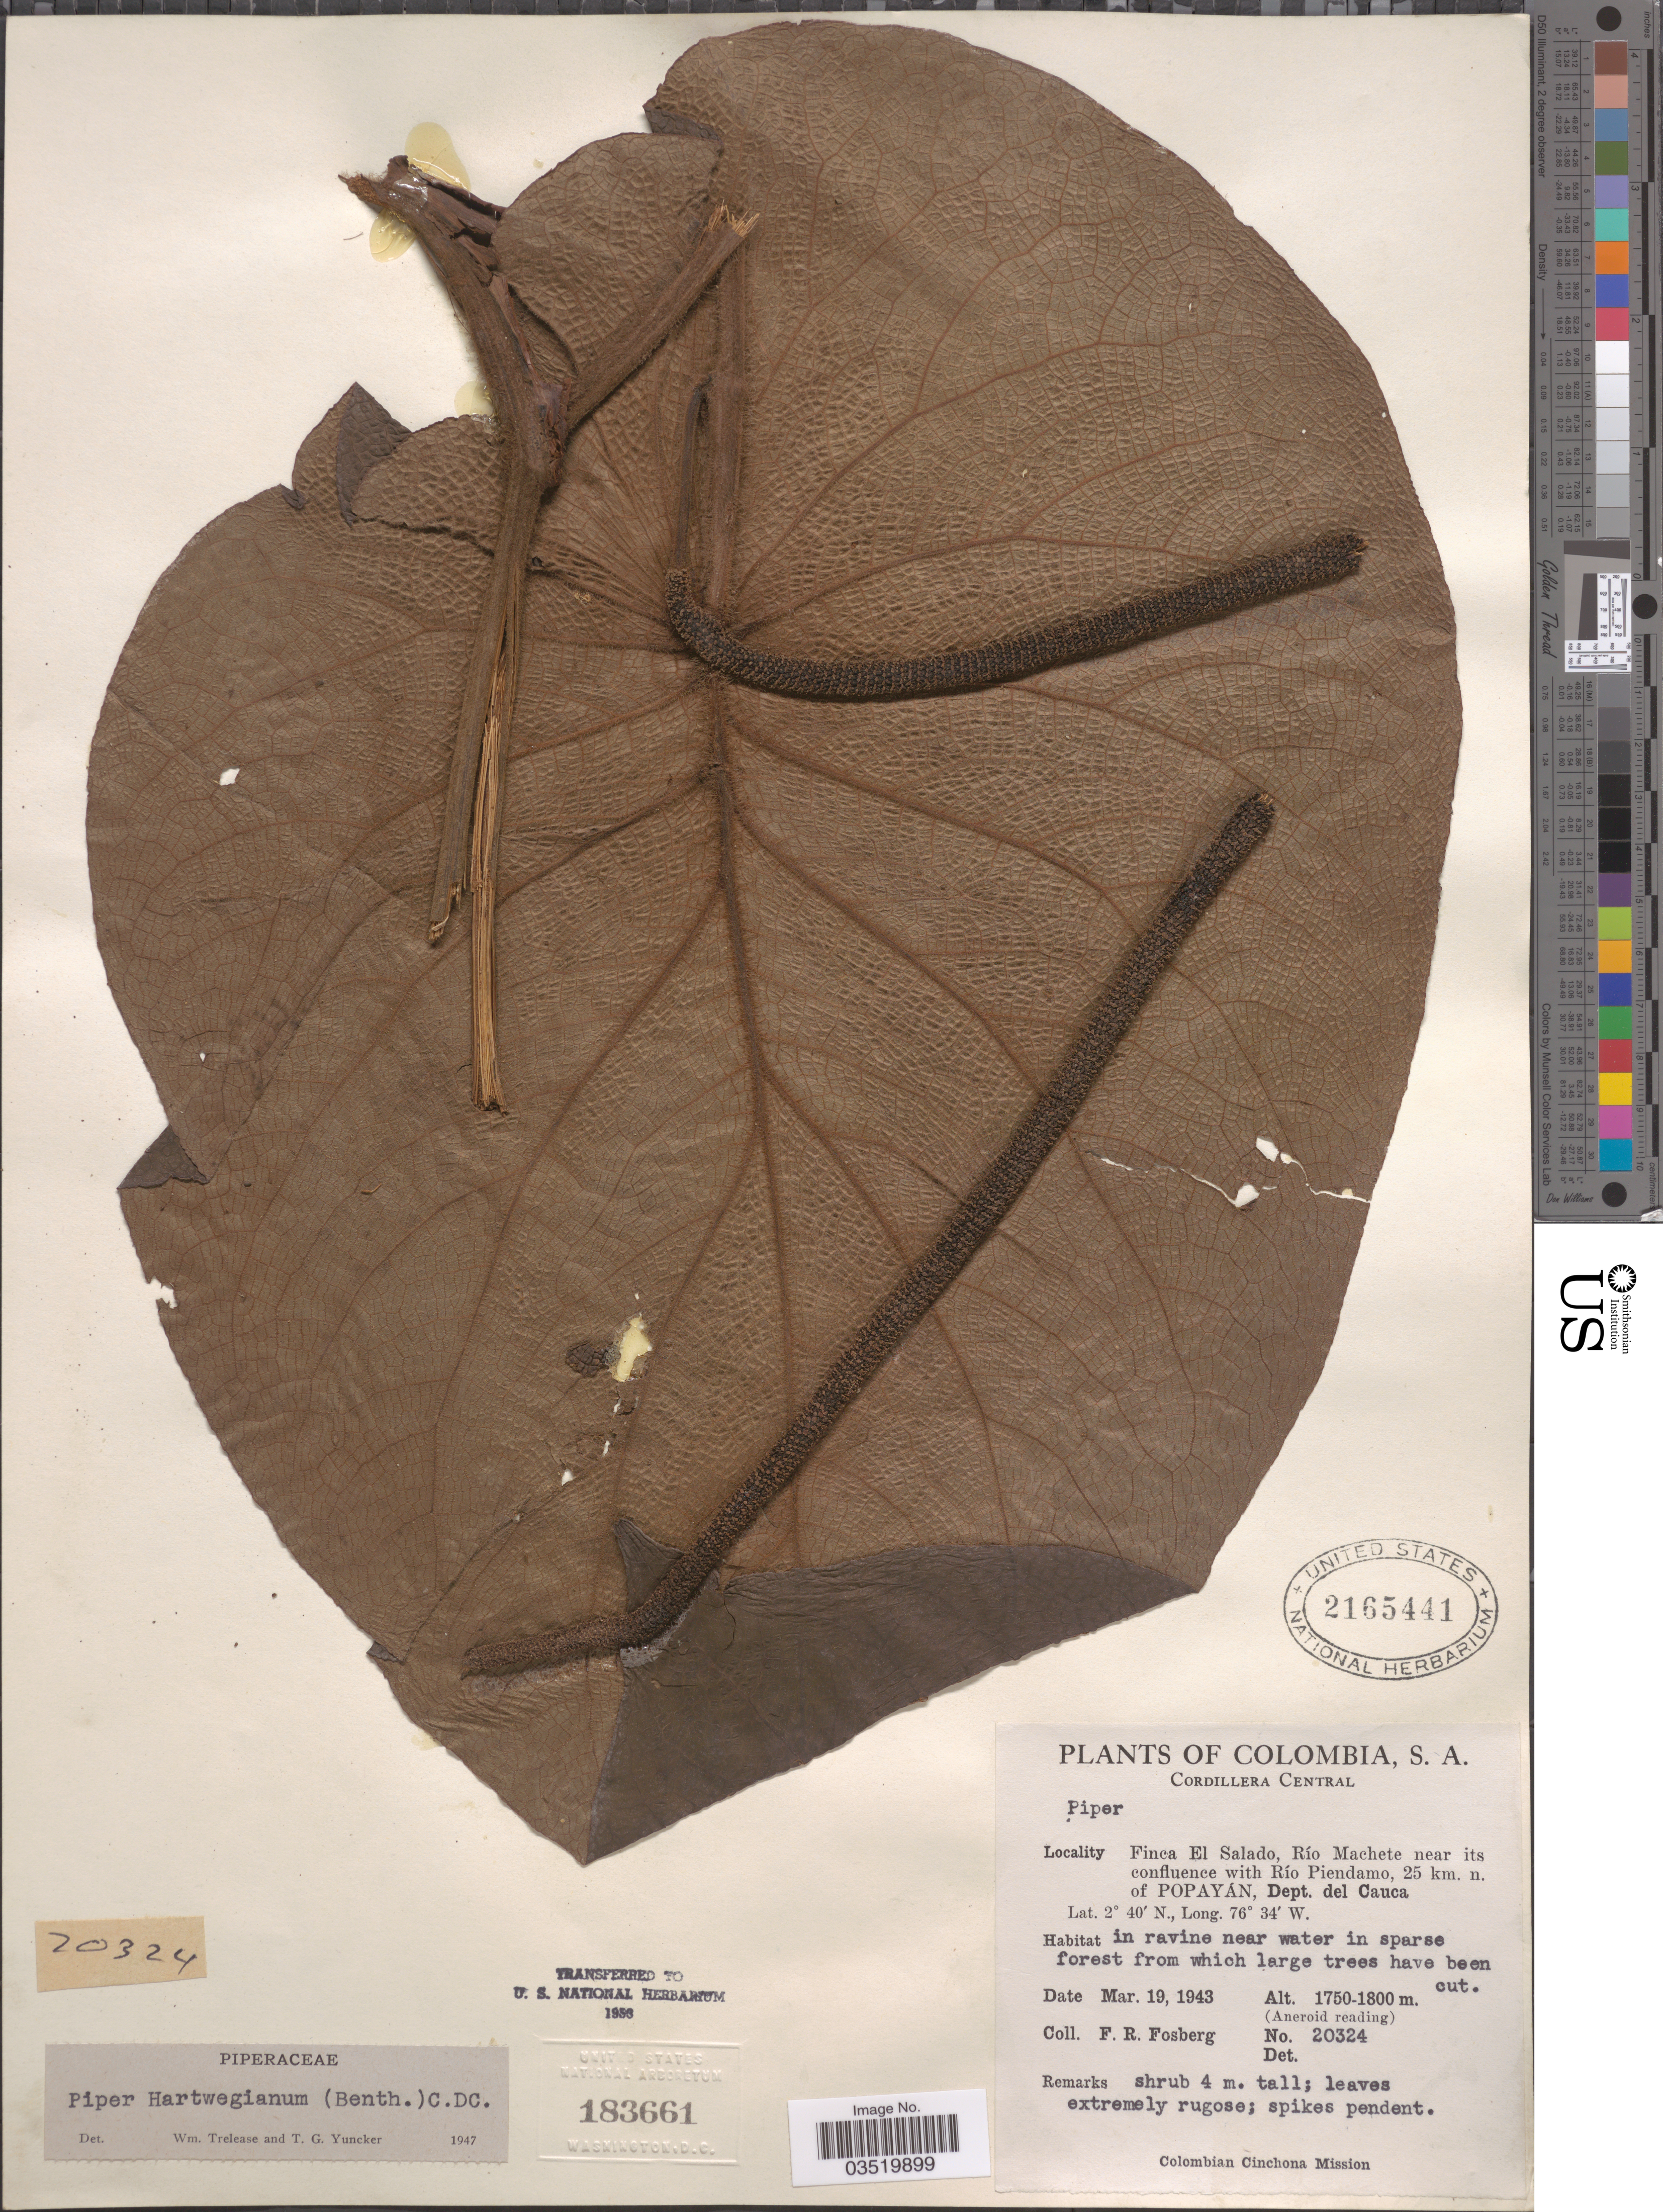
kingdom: Plantae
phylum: Tracheophyta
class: Magnoliopsida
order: Piperales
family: Piperaceae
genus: Piper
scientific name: Piper hartwegianum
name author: (Yunck.) C. DC.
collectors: F. R. Fosberg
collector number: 20324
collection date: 1943-03-19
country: Colombia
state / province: Cauca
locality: Cordillera Central. Finca El Salado, Río Machete near its confluence with Río Piendamo, 25 km. n. of Popayán, Dept. del Cauca.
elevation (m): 1750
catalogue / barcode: US 2165441